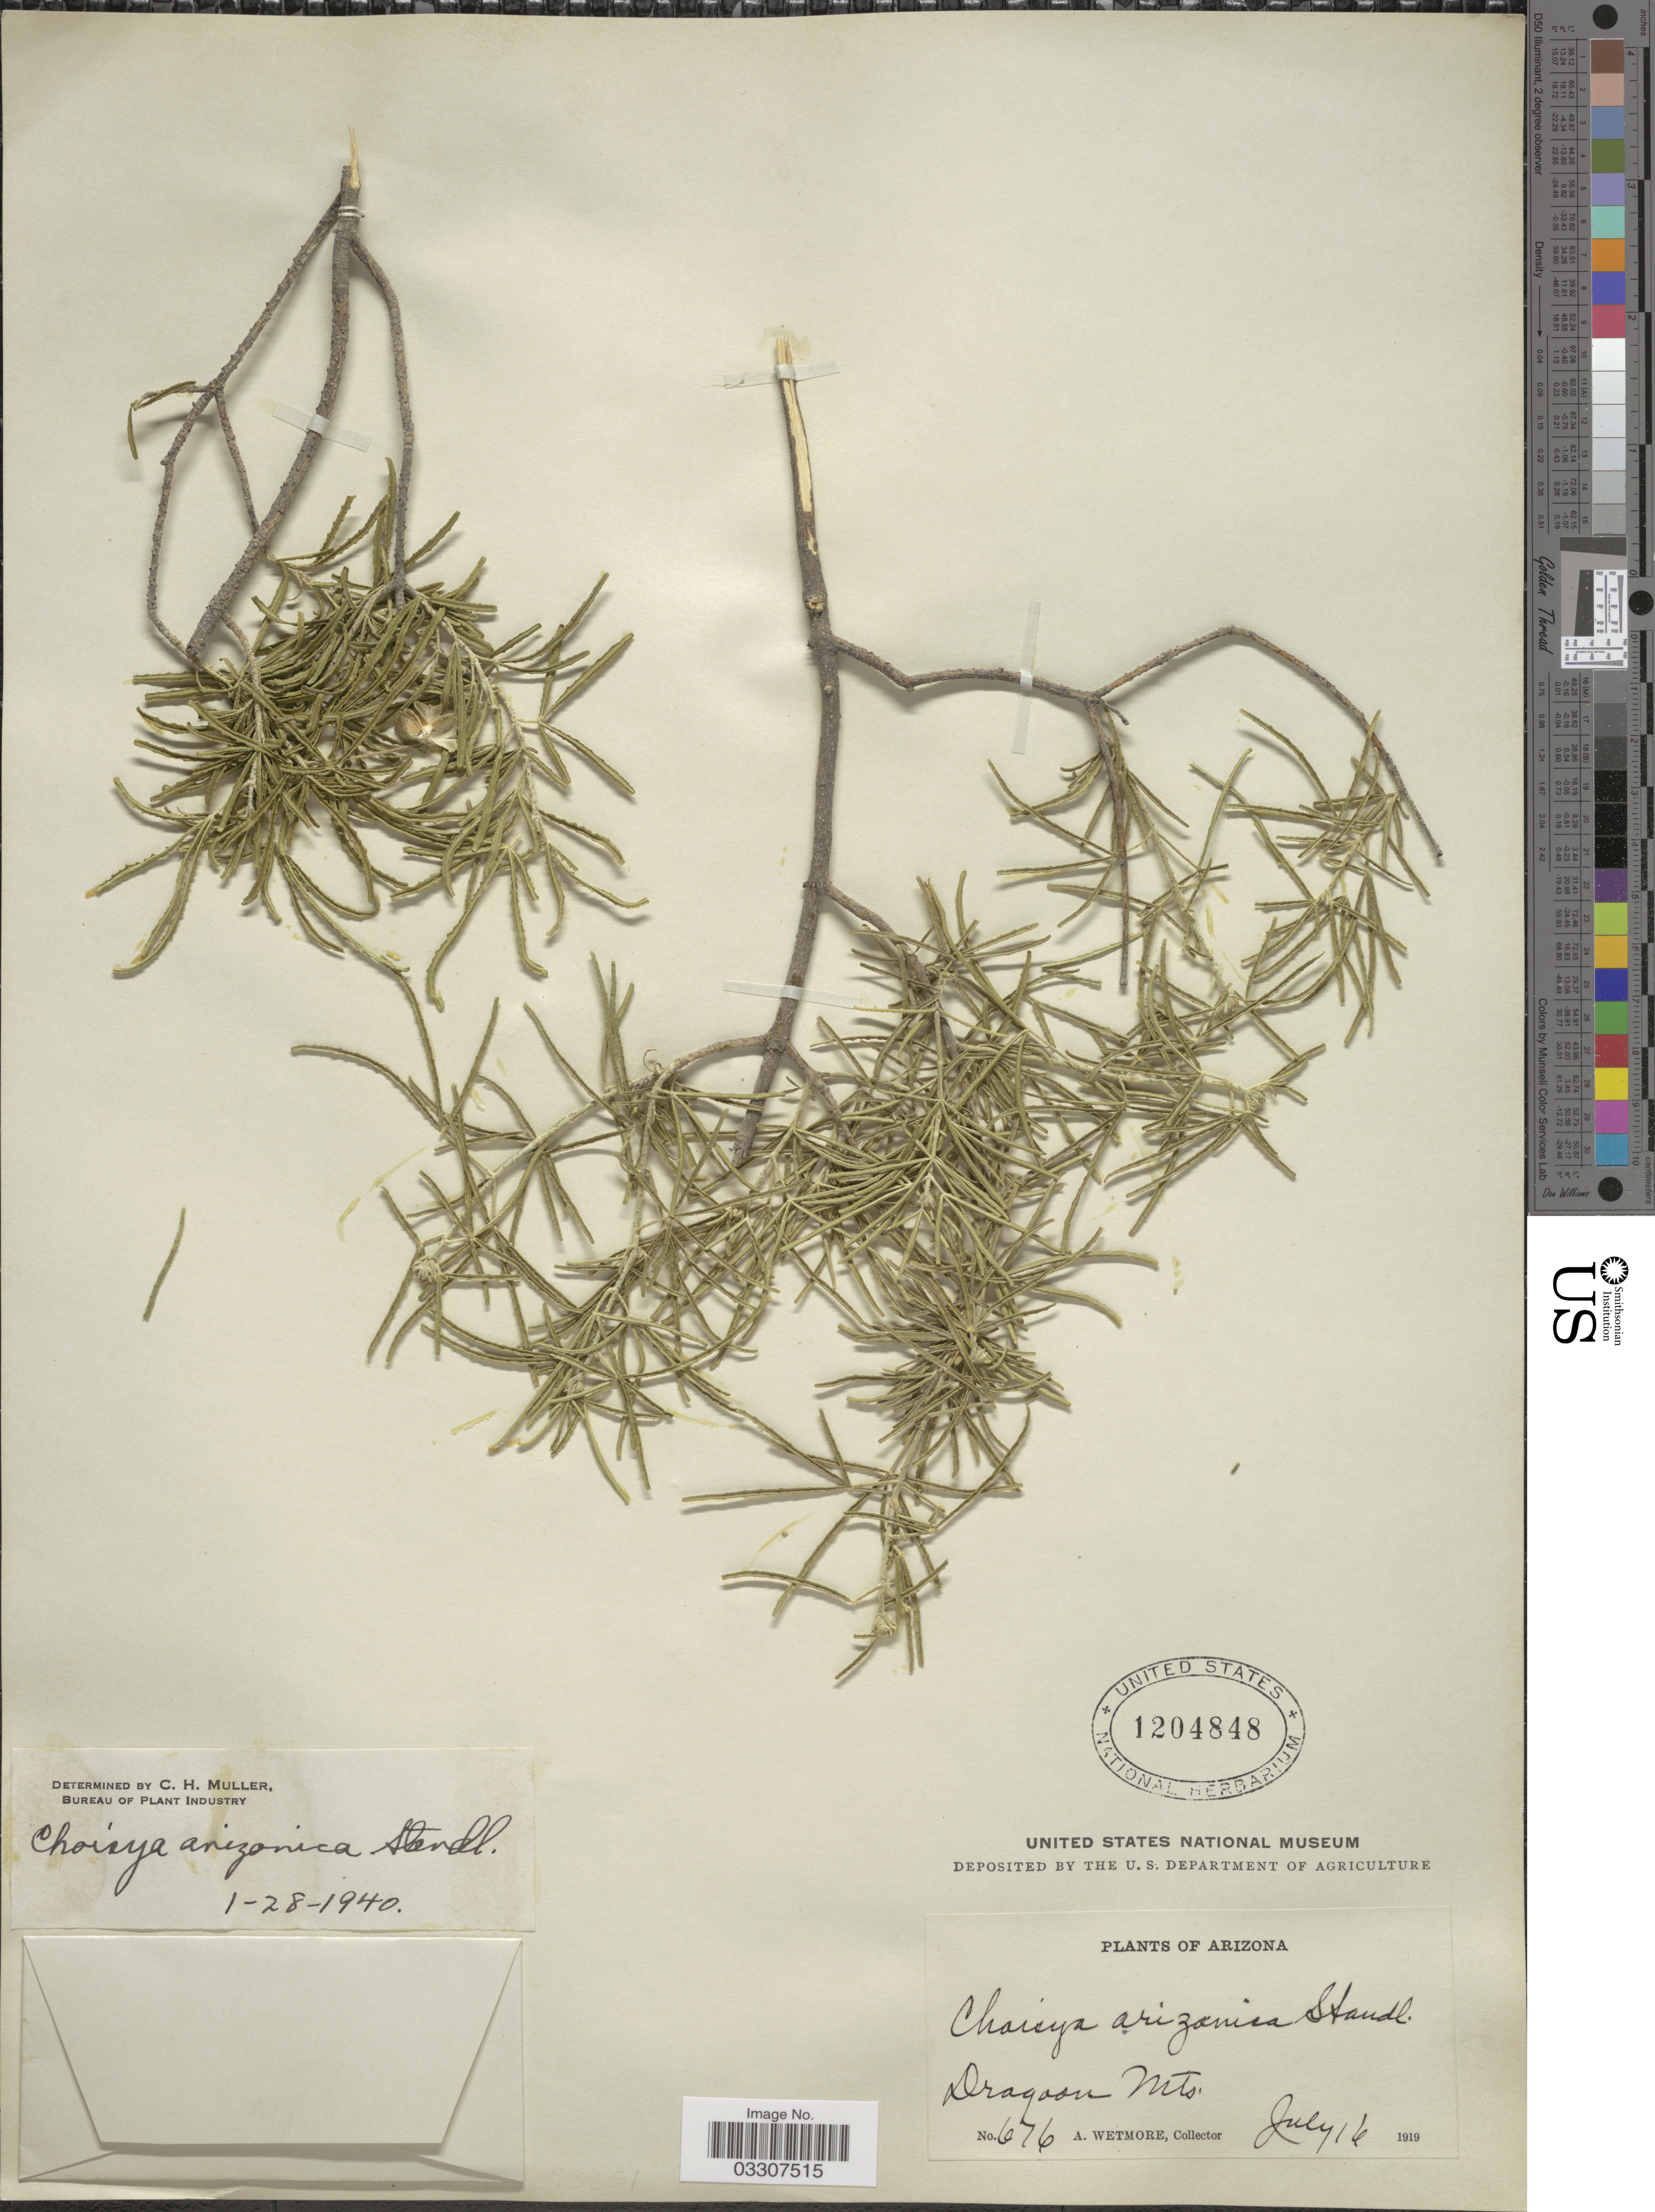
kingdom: Plantae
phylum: Tracheophyta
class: Magnoliopsida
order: Sapindales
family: Rutaceae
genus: Choisya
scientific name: Choisya arizonica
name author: Standl.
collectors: A. Wetmore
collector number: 676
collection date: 1919-07-16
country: United States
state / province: Arizona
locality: Dragoon Mts.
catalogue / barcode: US 1204848